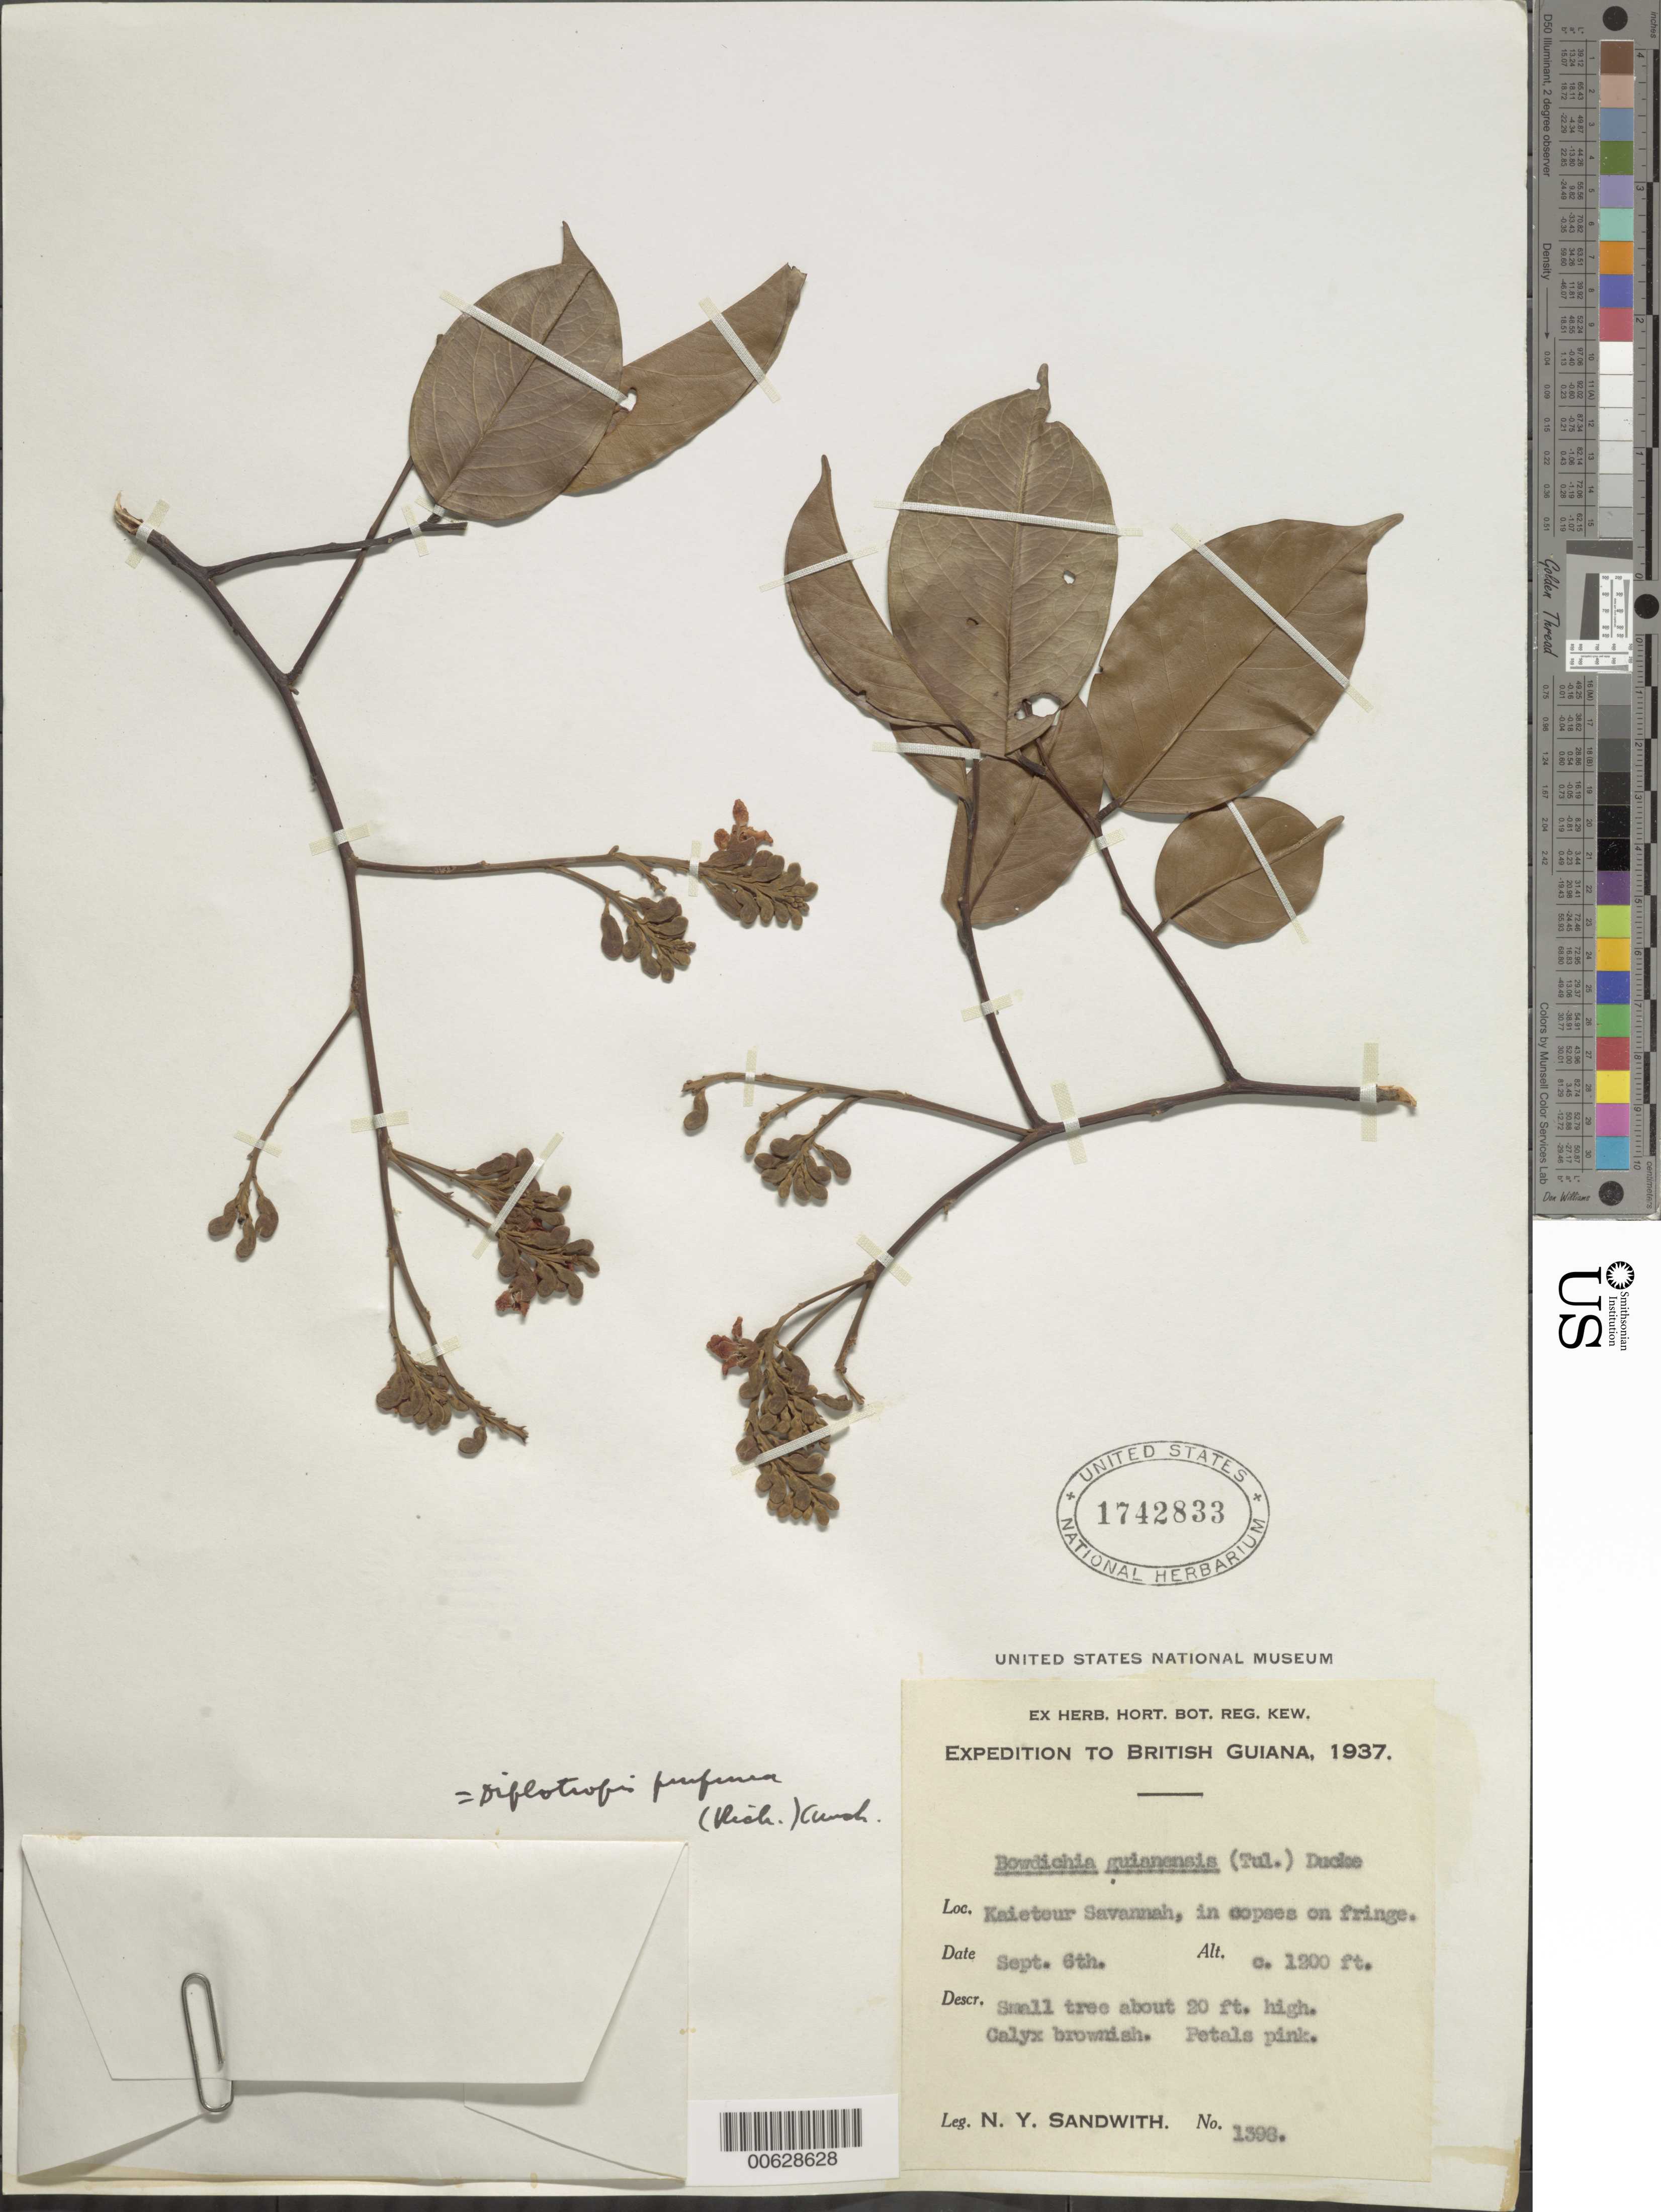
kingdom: Plantae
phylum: Tracheophyta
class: Magnoliopsida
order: Fabales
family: Fabaceae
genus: Diplotropis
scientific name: Diplotropis purpurea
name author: (Rich.) Amshoff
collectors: N. Y. Sandwith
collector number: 1398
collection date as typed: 6-Sep-37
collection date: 1937-09-06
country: Guyana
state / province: Potaro-Siparuni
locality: Kaieteur Savanna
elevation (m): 366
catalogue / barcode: US 1742833